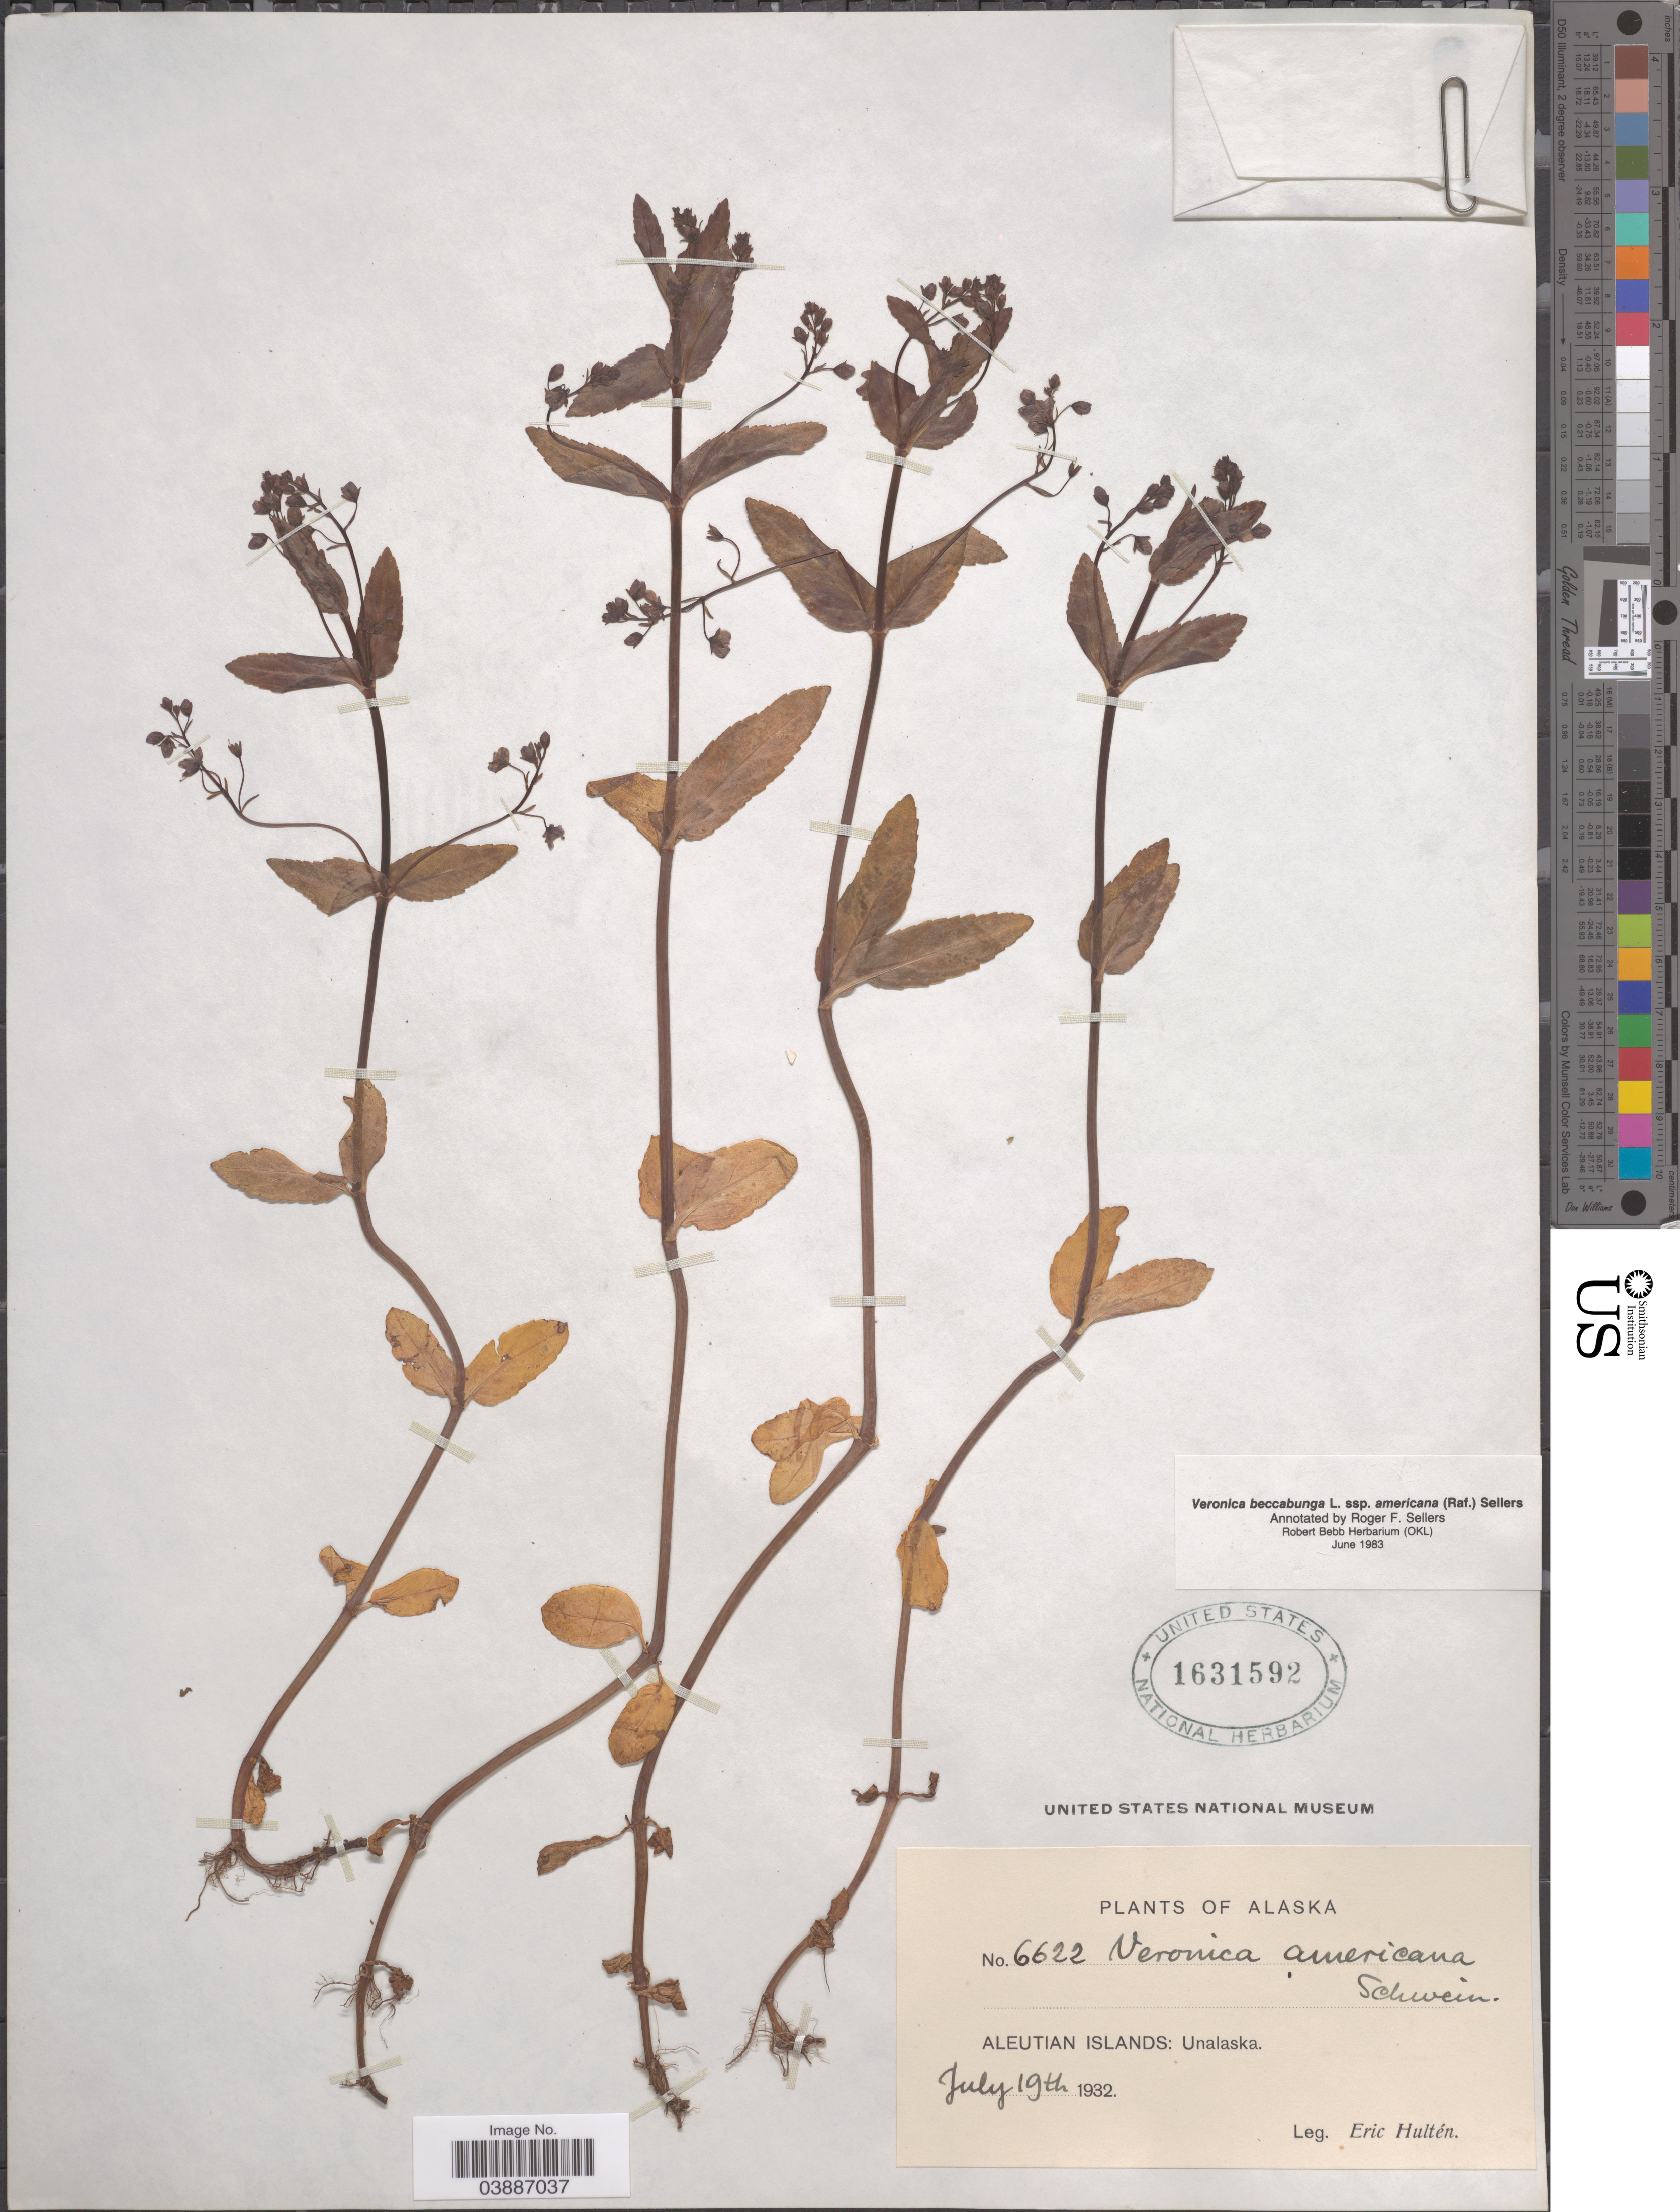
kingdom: Plantae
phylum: Tracheophyta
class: Magnoliopsida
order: Lamiales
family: Plantaginaceae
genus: Veronica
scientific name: Veronica beccabunga subsp. americana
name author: Raf.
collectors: E. G. Hultén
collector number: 6622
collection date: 1932-07-19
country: United States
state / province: Alaska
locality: Aleutian Islands: Unalaska.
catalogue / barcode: US 1631592